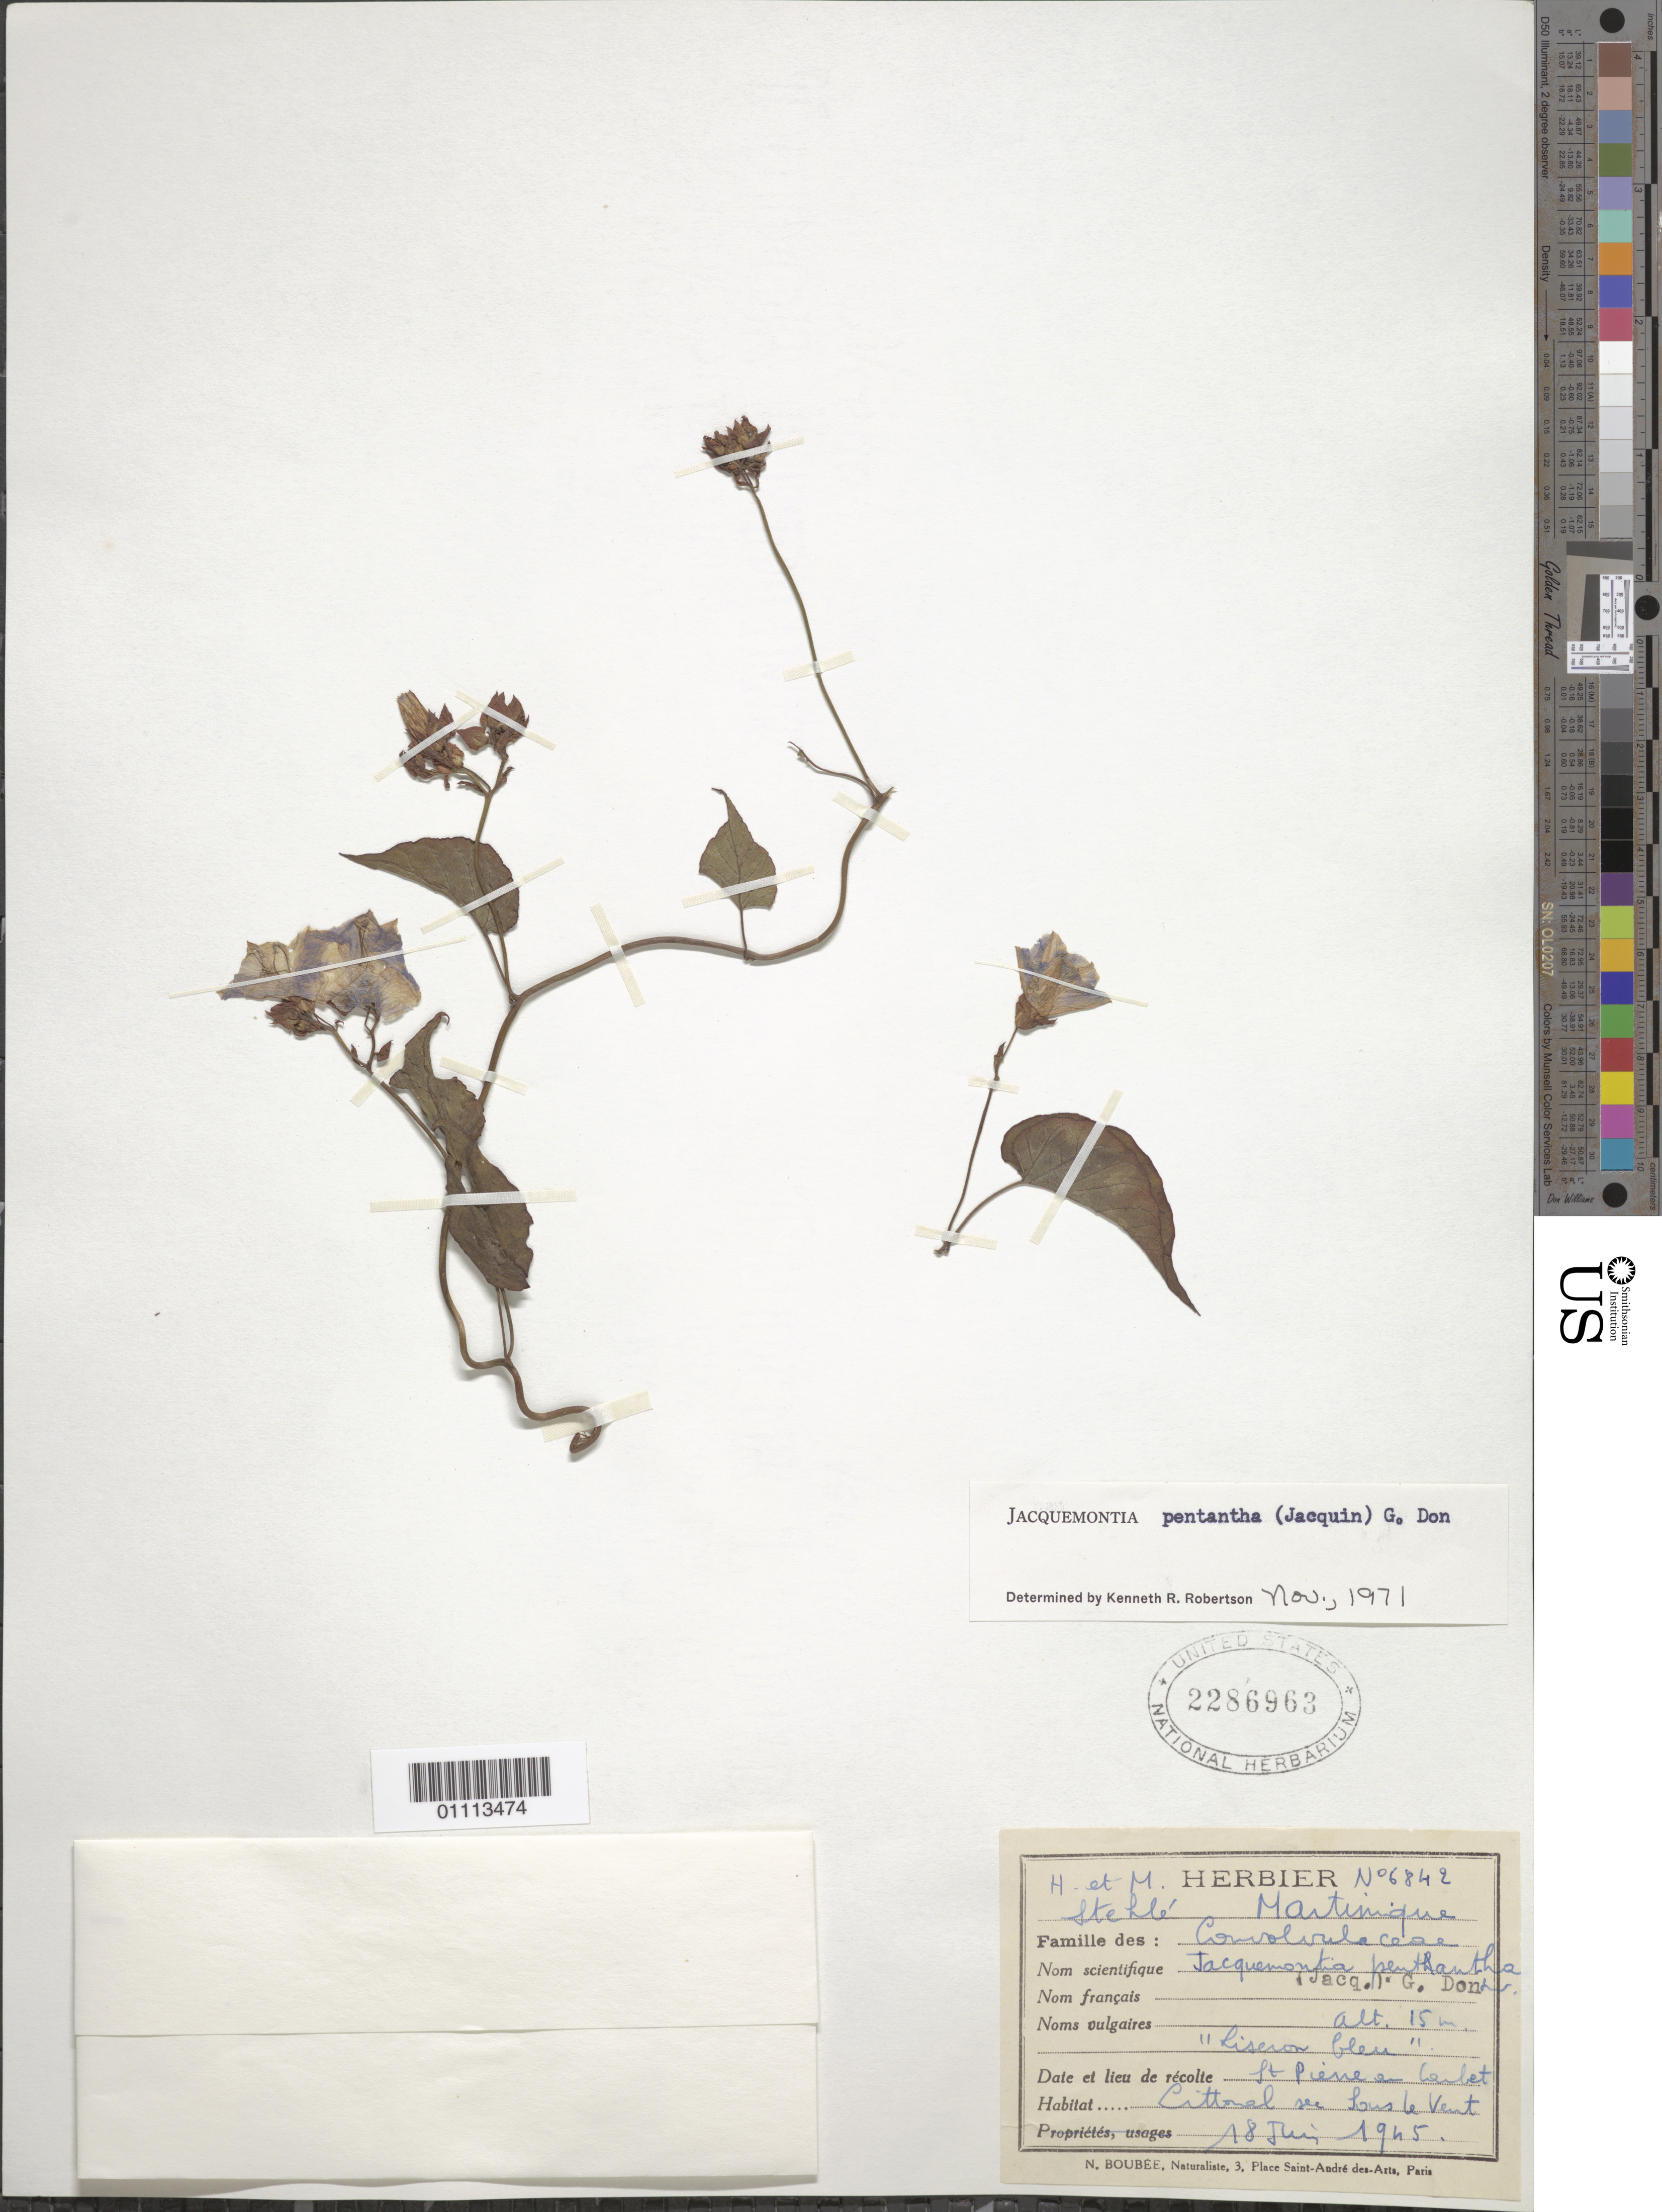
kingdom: Plantae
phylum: Tracheophyta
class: Magnoliopsida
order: Solanales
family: Convolvulaceae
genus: Jacquemontia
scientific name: Jacquemontia pentanthos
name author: (Jacq.) G. Don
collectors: H. Stehlé & M. Stehlé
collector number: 6842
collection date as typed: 18 Jun 1945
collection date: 1945-06-18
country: Martinique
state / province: Le Marin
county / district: Sainte-Anne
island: Martinique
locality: St. Pierre au Coubet. Littoral sec lous le Veut.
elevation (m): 15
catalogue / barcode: US 2286963